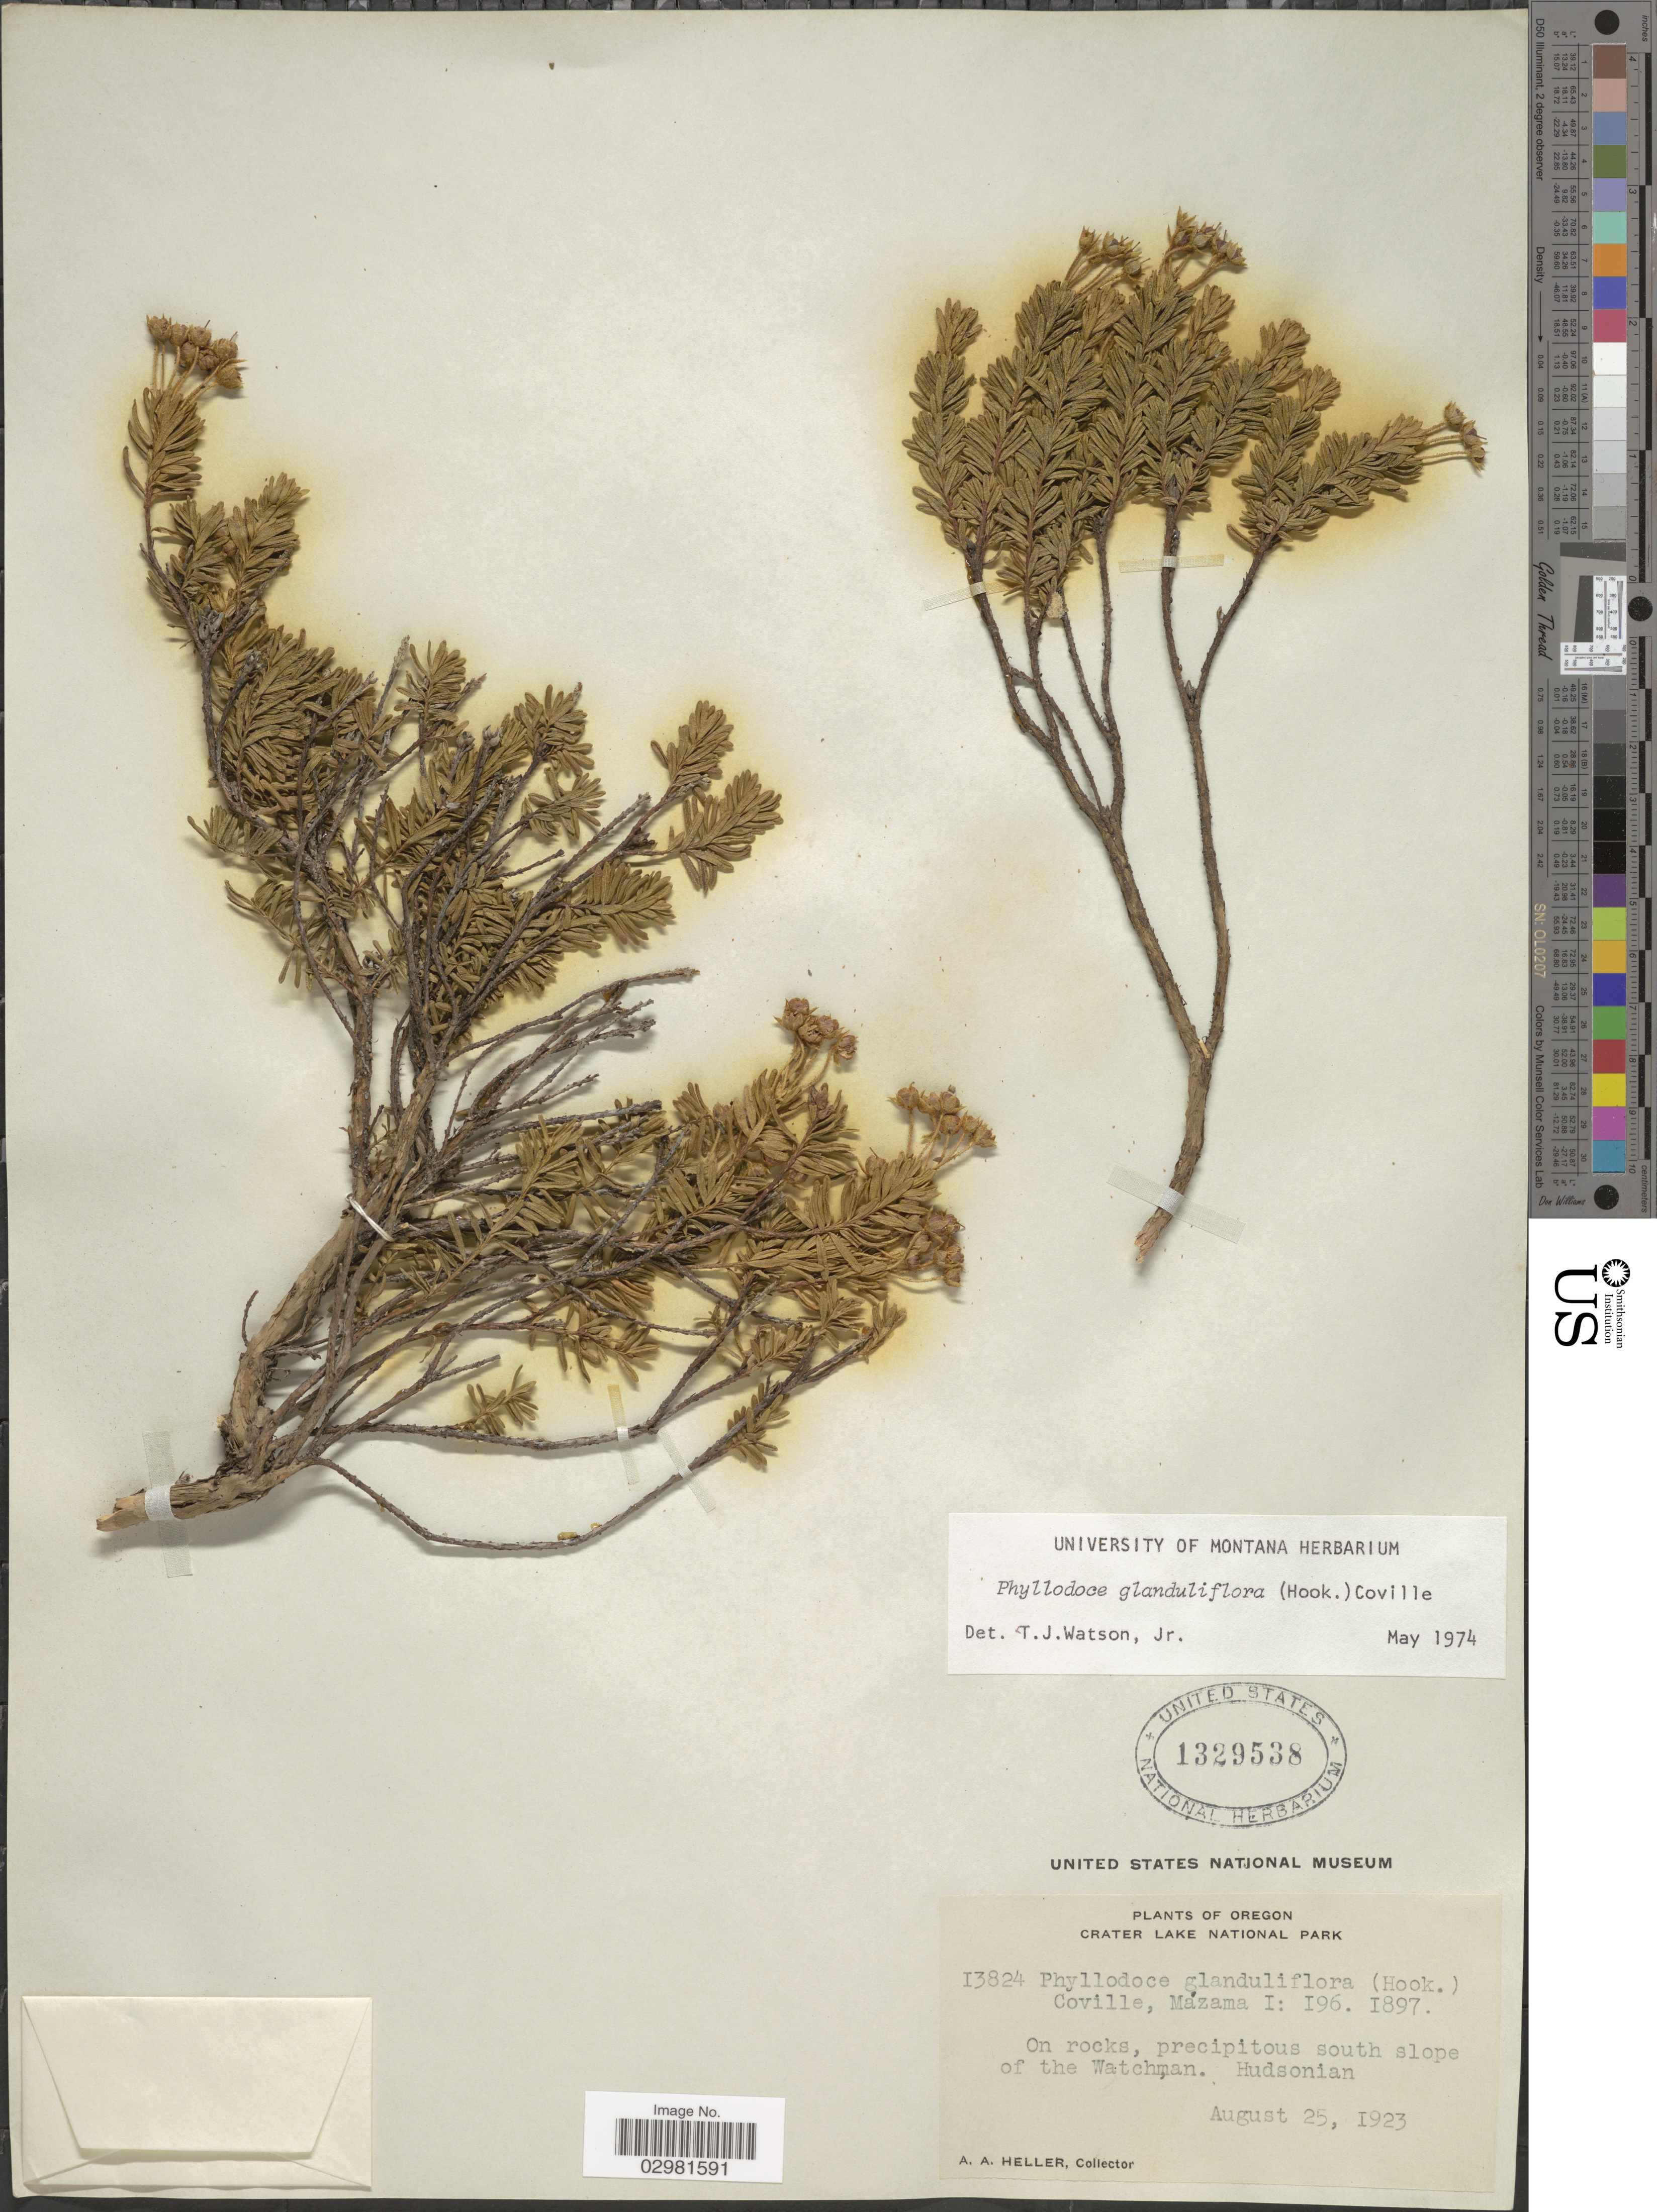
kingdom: Plantae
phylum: Tracheophyta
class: Magnoliopsida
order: Ericales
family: Ericaceae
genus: Phyllodoce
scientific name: Phyllodoce glanduliflora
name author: (Hook.) Coville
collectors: A. A. Heller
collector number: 13824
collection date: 1923-08-25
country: United States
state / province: Oregon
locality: Crater Lake National Park, On rocks, precipitous south slope of the Watchman, Hudsonian.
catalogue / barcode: US 1329538